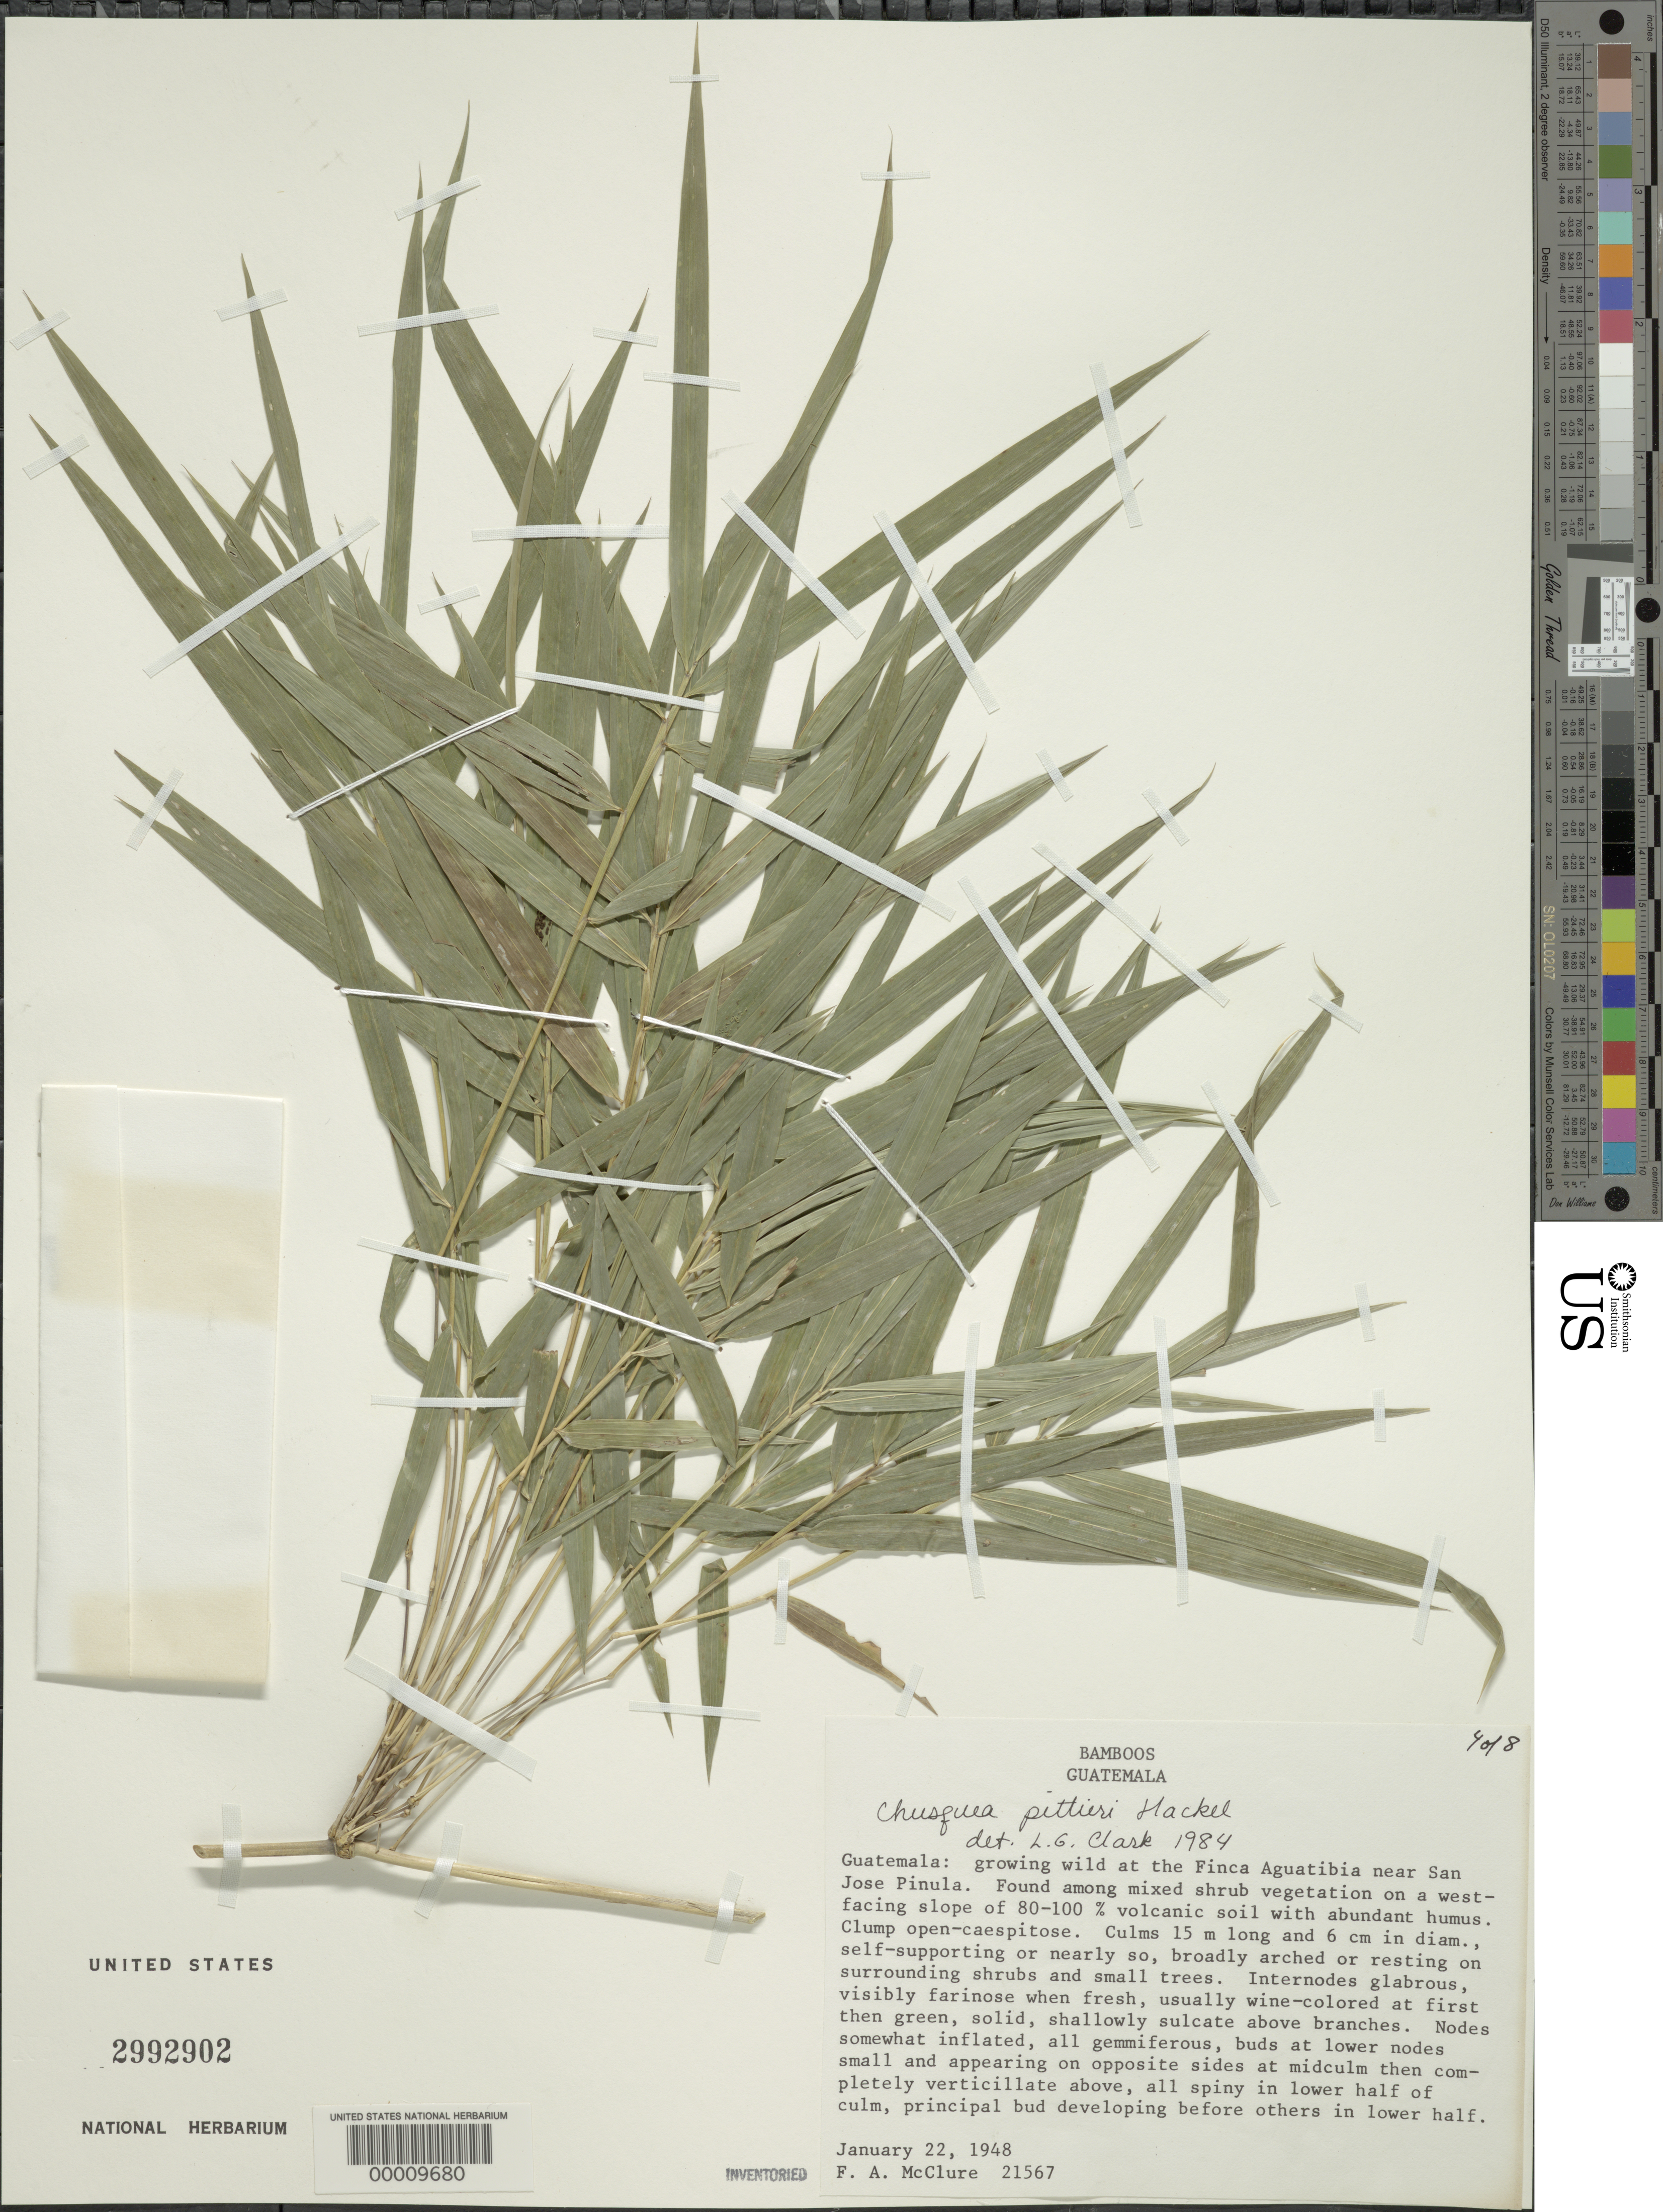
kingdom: Plantae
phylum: Tracheophyta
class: Liliopsida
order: Poales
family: Poaceae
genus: Chusquea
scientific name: Chusquea pittieri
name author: Hack.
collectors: F. A. McClure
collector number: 21567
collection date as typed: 22 Jan 1948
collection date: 1948-01-22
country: Guatemala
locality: Finca aguatibia, San Jose pinula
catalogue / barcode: US 2992902